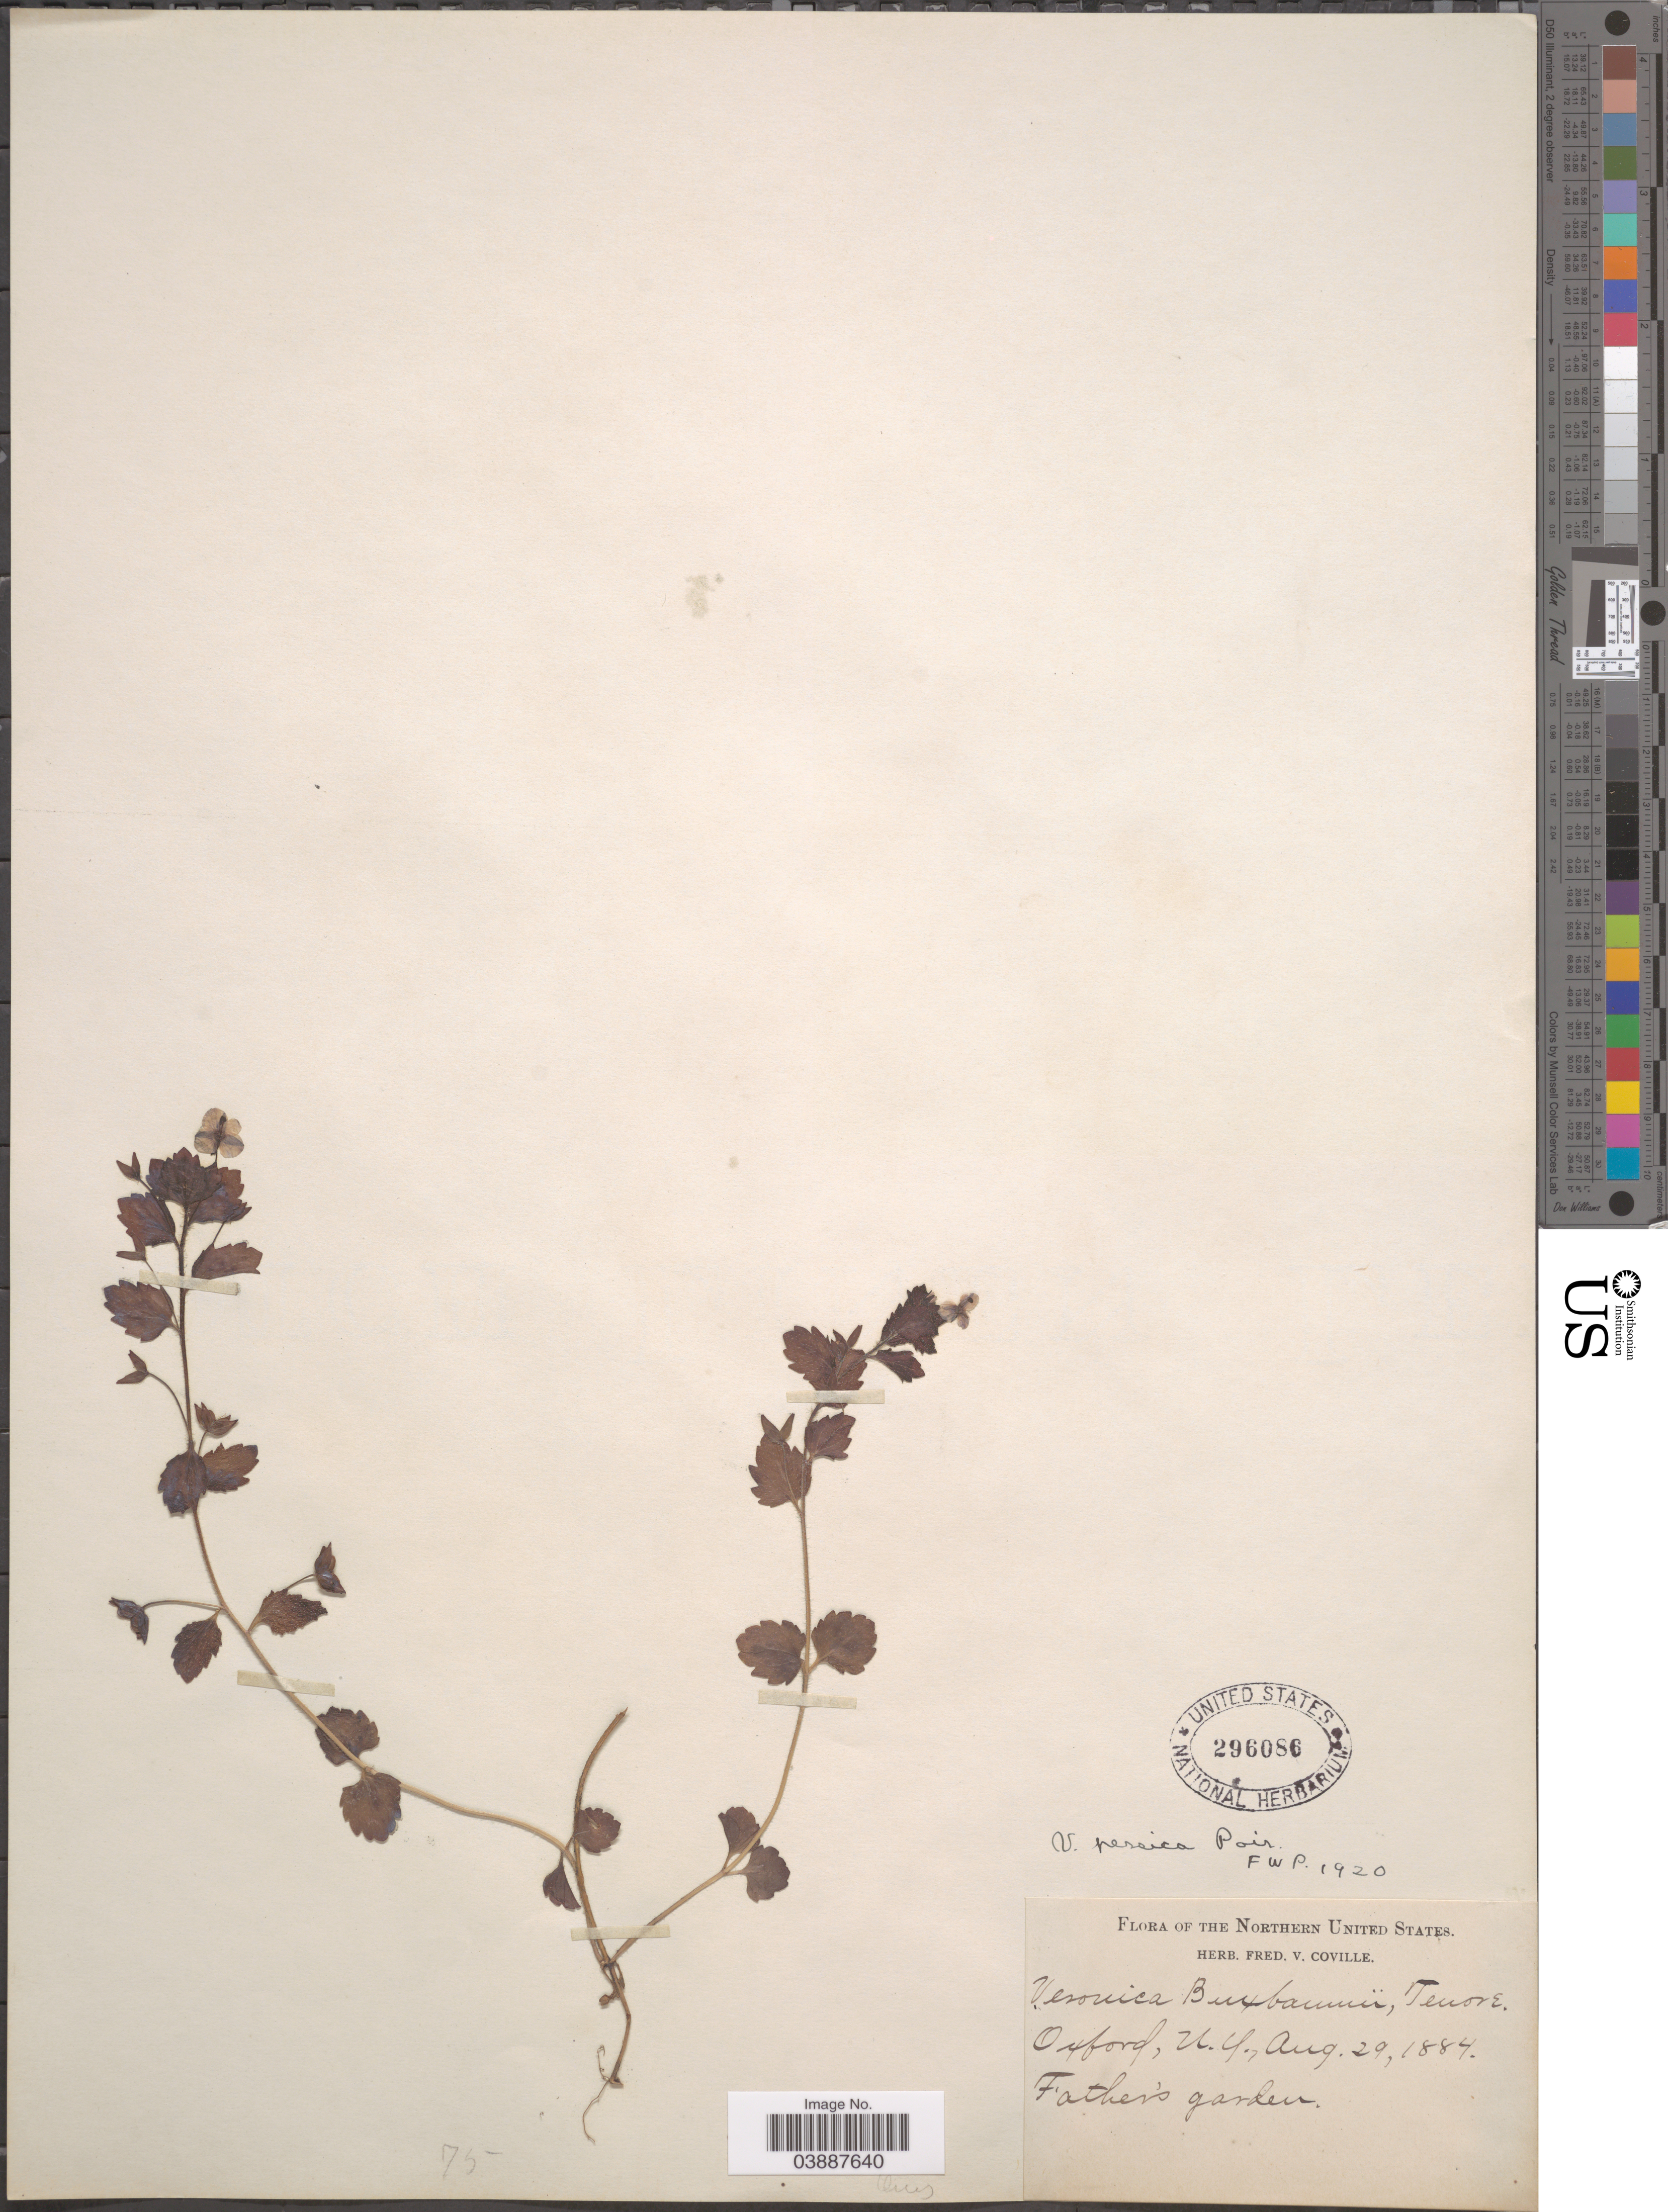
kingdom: Plantae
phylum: Tracheophyta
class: Magnoliopsida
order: Lamiales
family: Plantaginaceae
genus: Veronica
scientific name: Veronica persica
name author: Poir.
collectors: ex herb. Fred. V. Coville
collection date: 1884-08-29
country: United States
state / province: New York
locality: Northern United States. Oxford, N.Y. Father's garden.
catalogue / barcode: US 296086